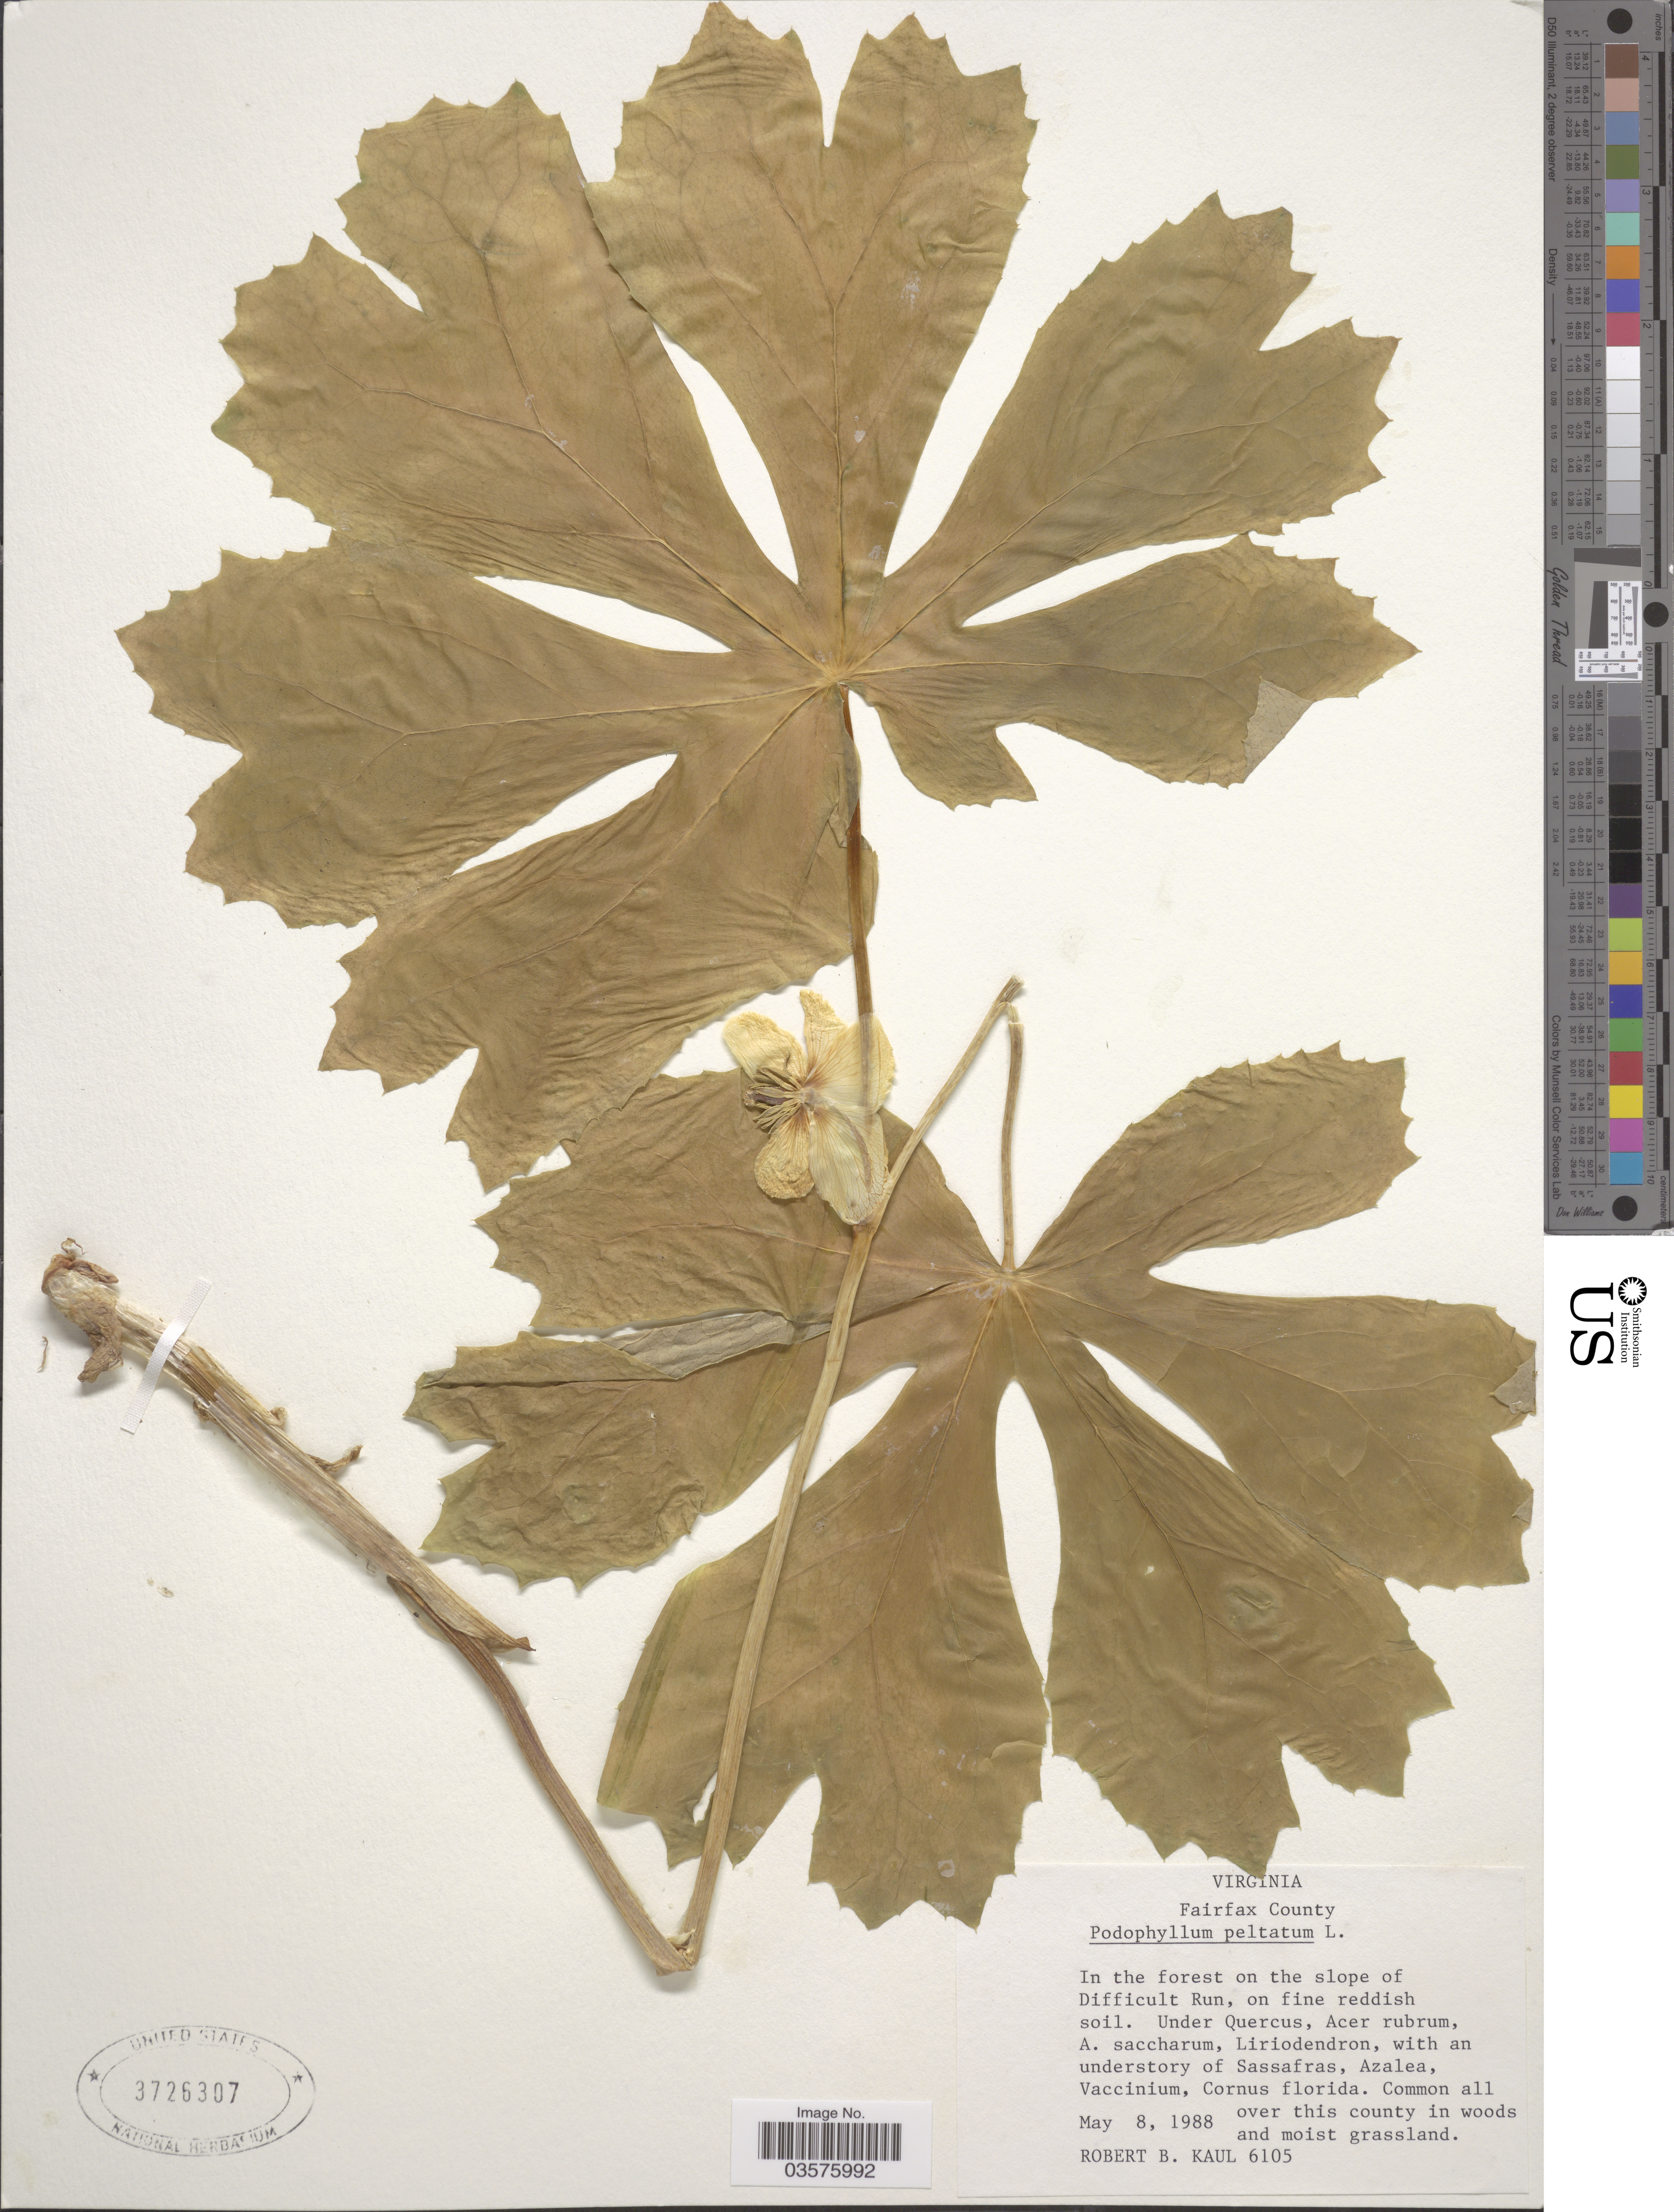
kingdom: Plantae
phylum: Tracheophyta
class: Magnoliopsida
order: Ranunculales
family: Berberidaceae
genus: Podophyllum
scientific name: Podophyllum peltatum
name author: L.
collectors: R. Kaul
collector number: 6105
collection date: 1988-05-08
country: United States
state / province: Virginia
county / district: Fairfax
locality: Fairfax County. In the forest on the slope of Difficult Run.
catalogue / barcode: US 3726307